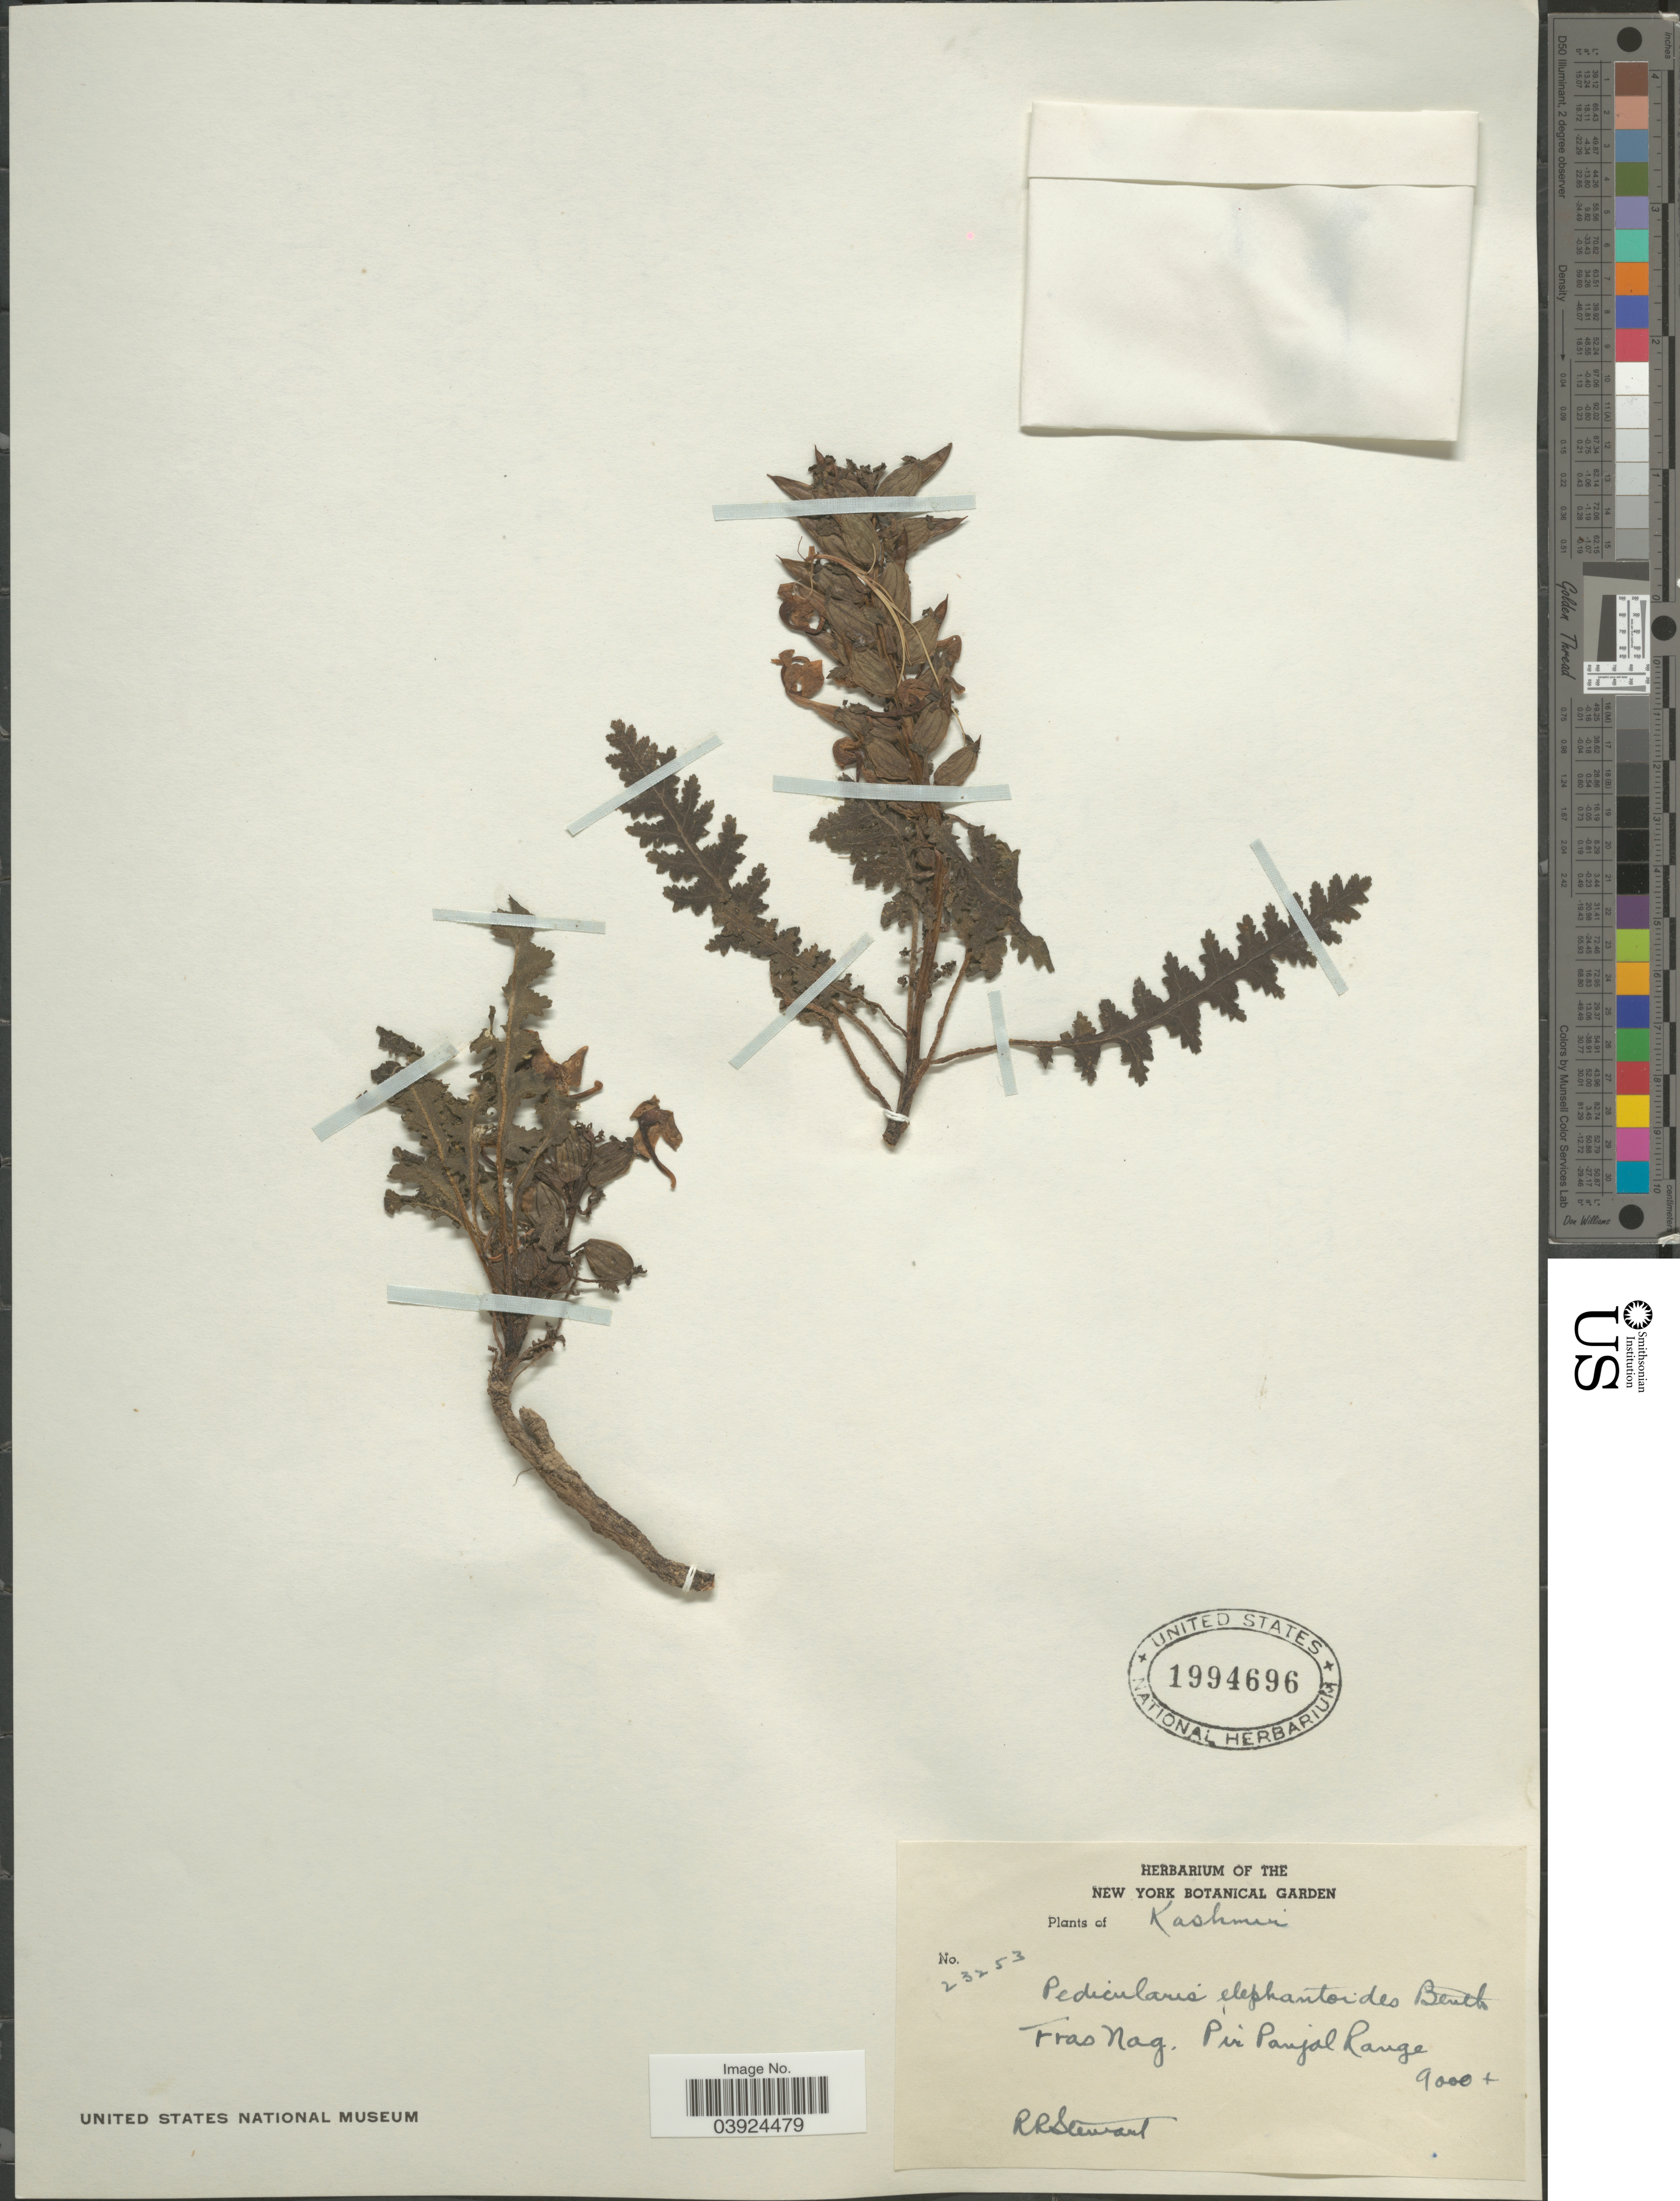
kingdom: Plantae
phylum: Tracheophyta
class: Magnoliopsida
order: Lamiales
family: Orobanchaceae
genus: Pedicularis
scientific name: Pedicularis elephantoides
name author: Benth.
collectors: R. Stewart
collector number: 23253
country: India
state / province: Jammu and Kashmir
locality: Kashmir. Fras Nag. Pir Panjal Range.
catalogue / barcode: US 1994696